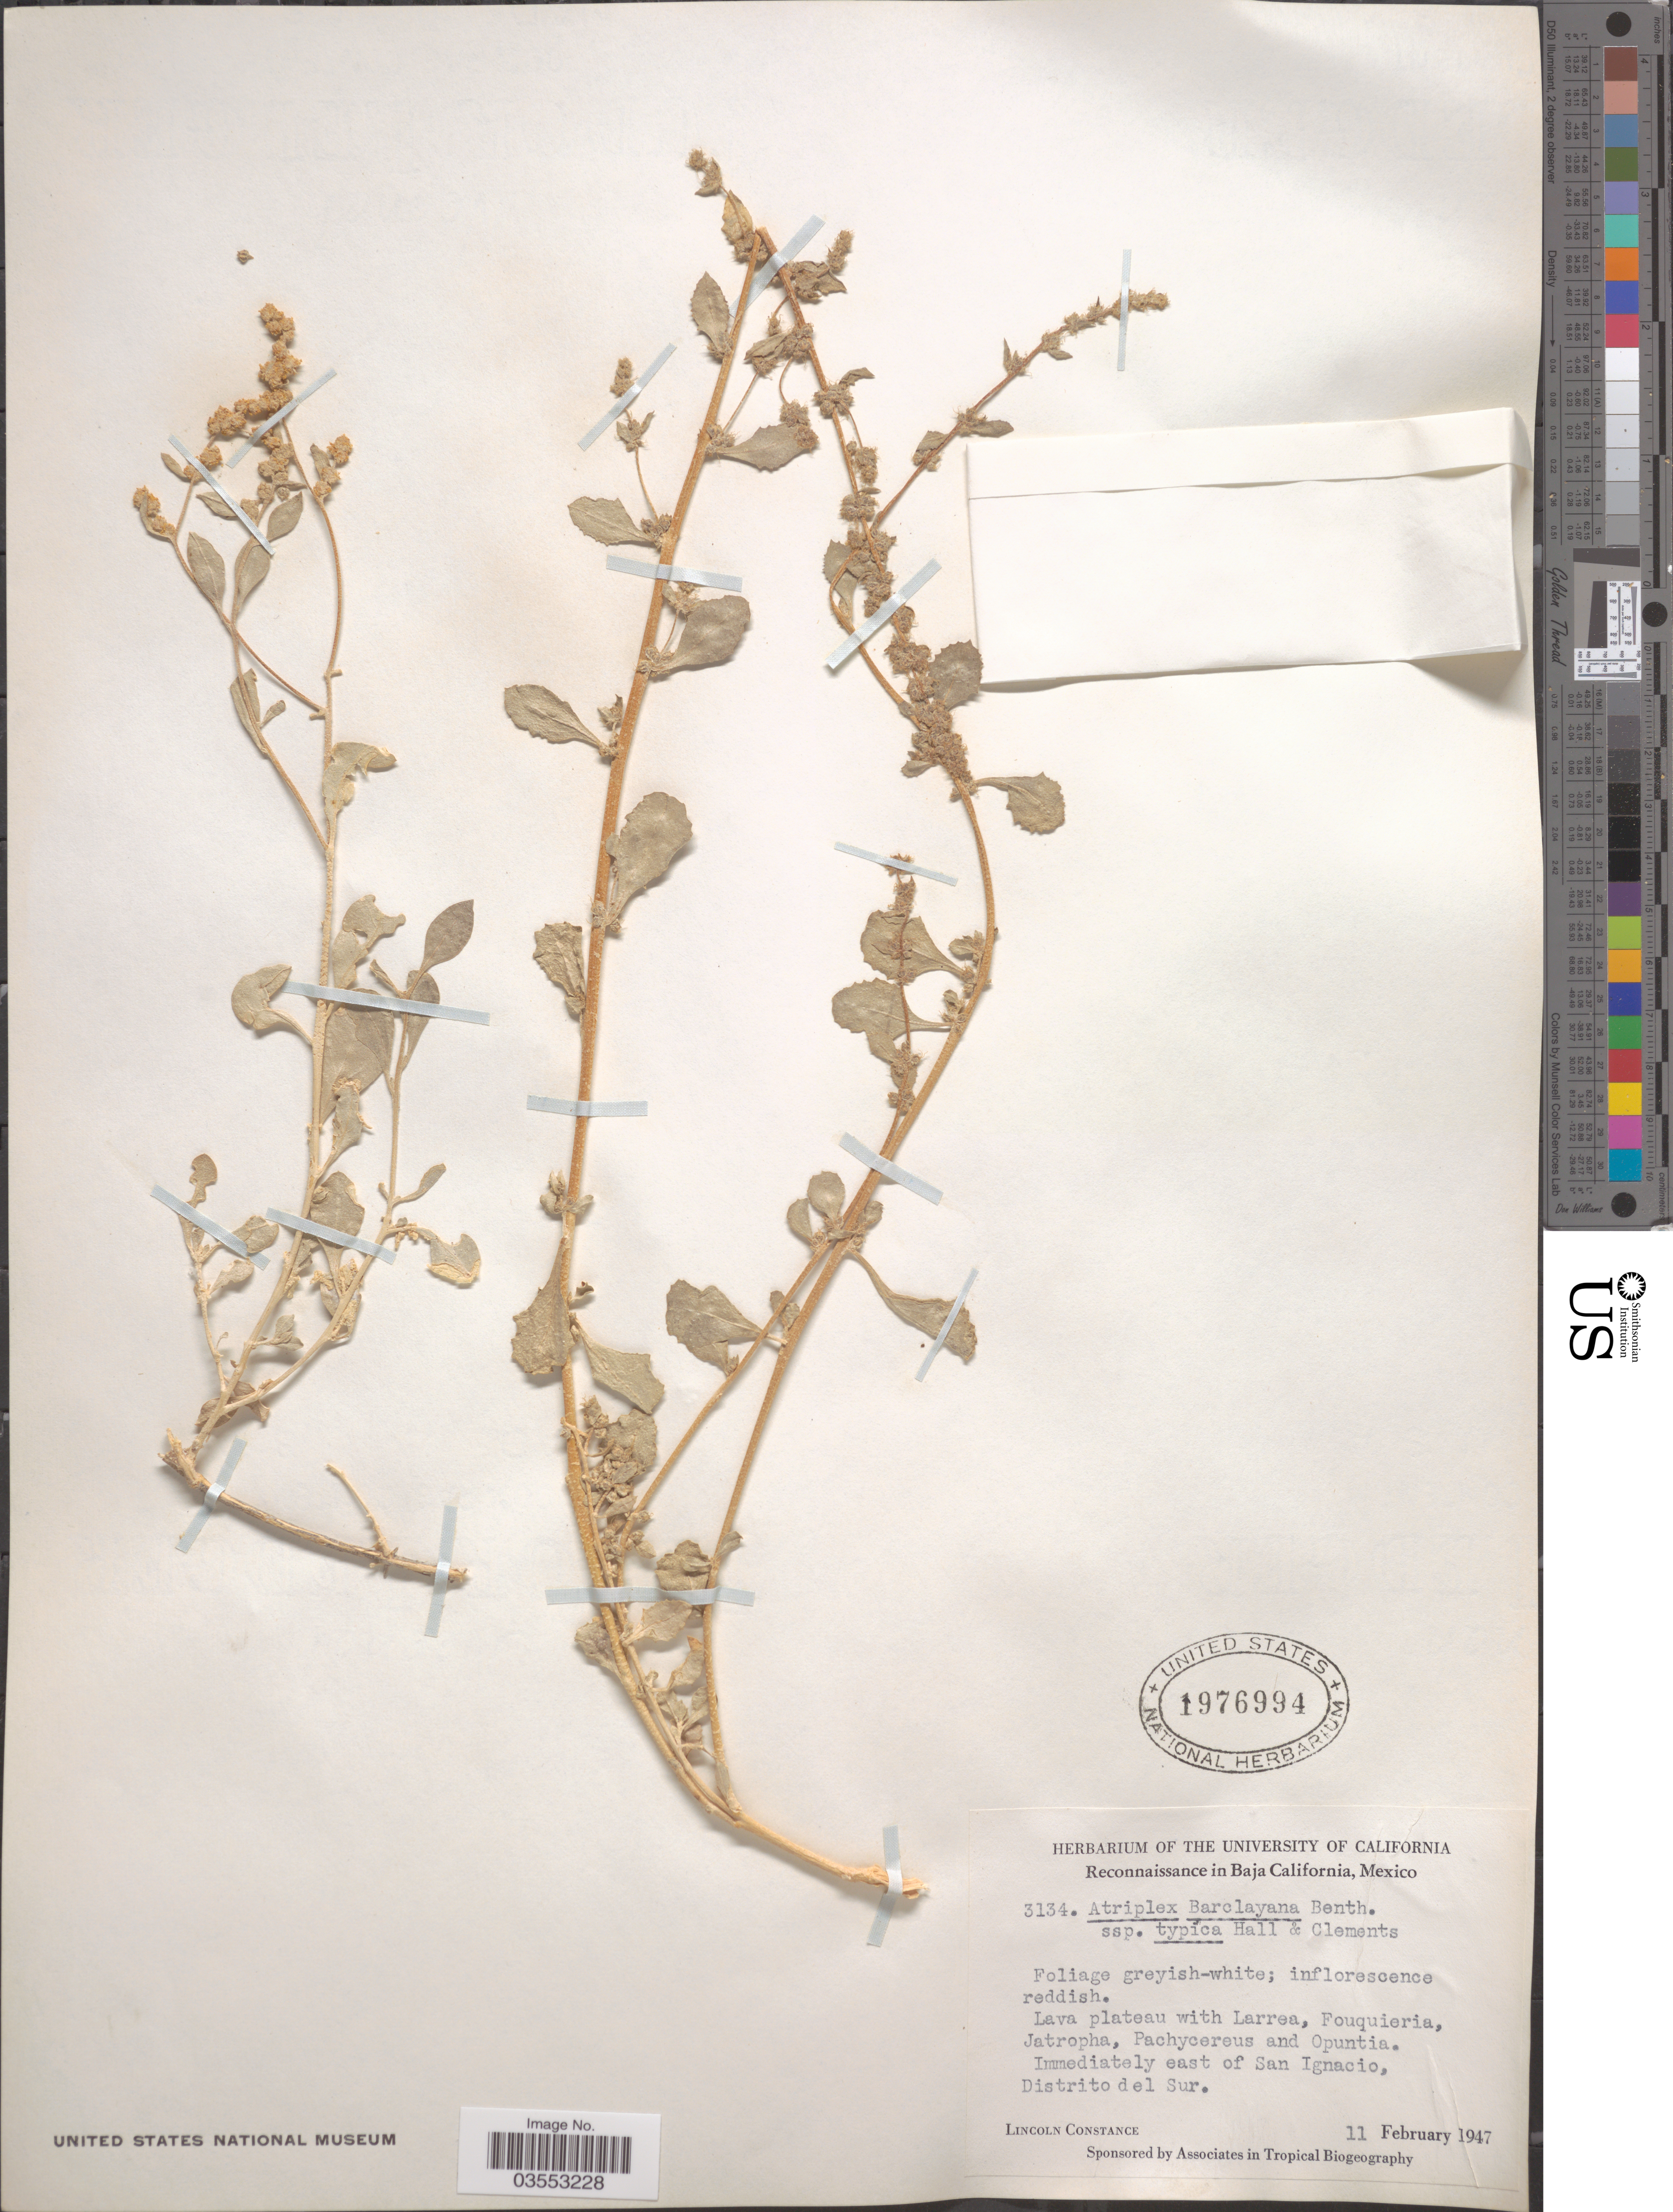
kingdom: Plantae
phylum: Tracheophyta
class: Magnoliopsida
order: Caryophyllales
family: Amaranthaceae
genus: Atriplex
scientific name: Atriplex barclayana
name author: (Benth.) D. Dietr.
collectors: L. Constance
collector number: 3134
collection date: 1947-02-11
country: Mexico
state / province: Baja California Sur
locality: Immediately east of San Ignacio, Distrito del Sur.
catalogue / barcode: US 1976994